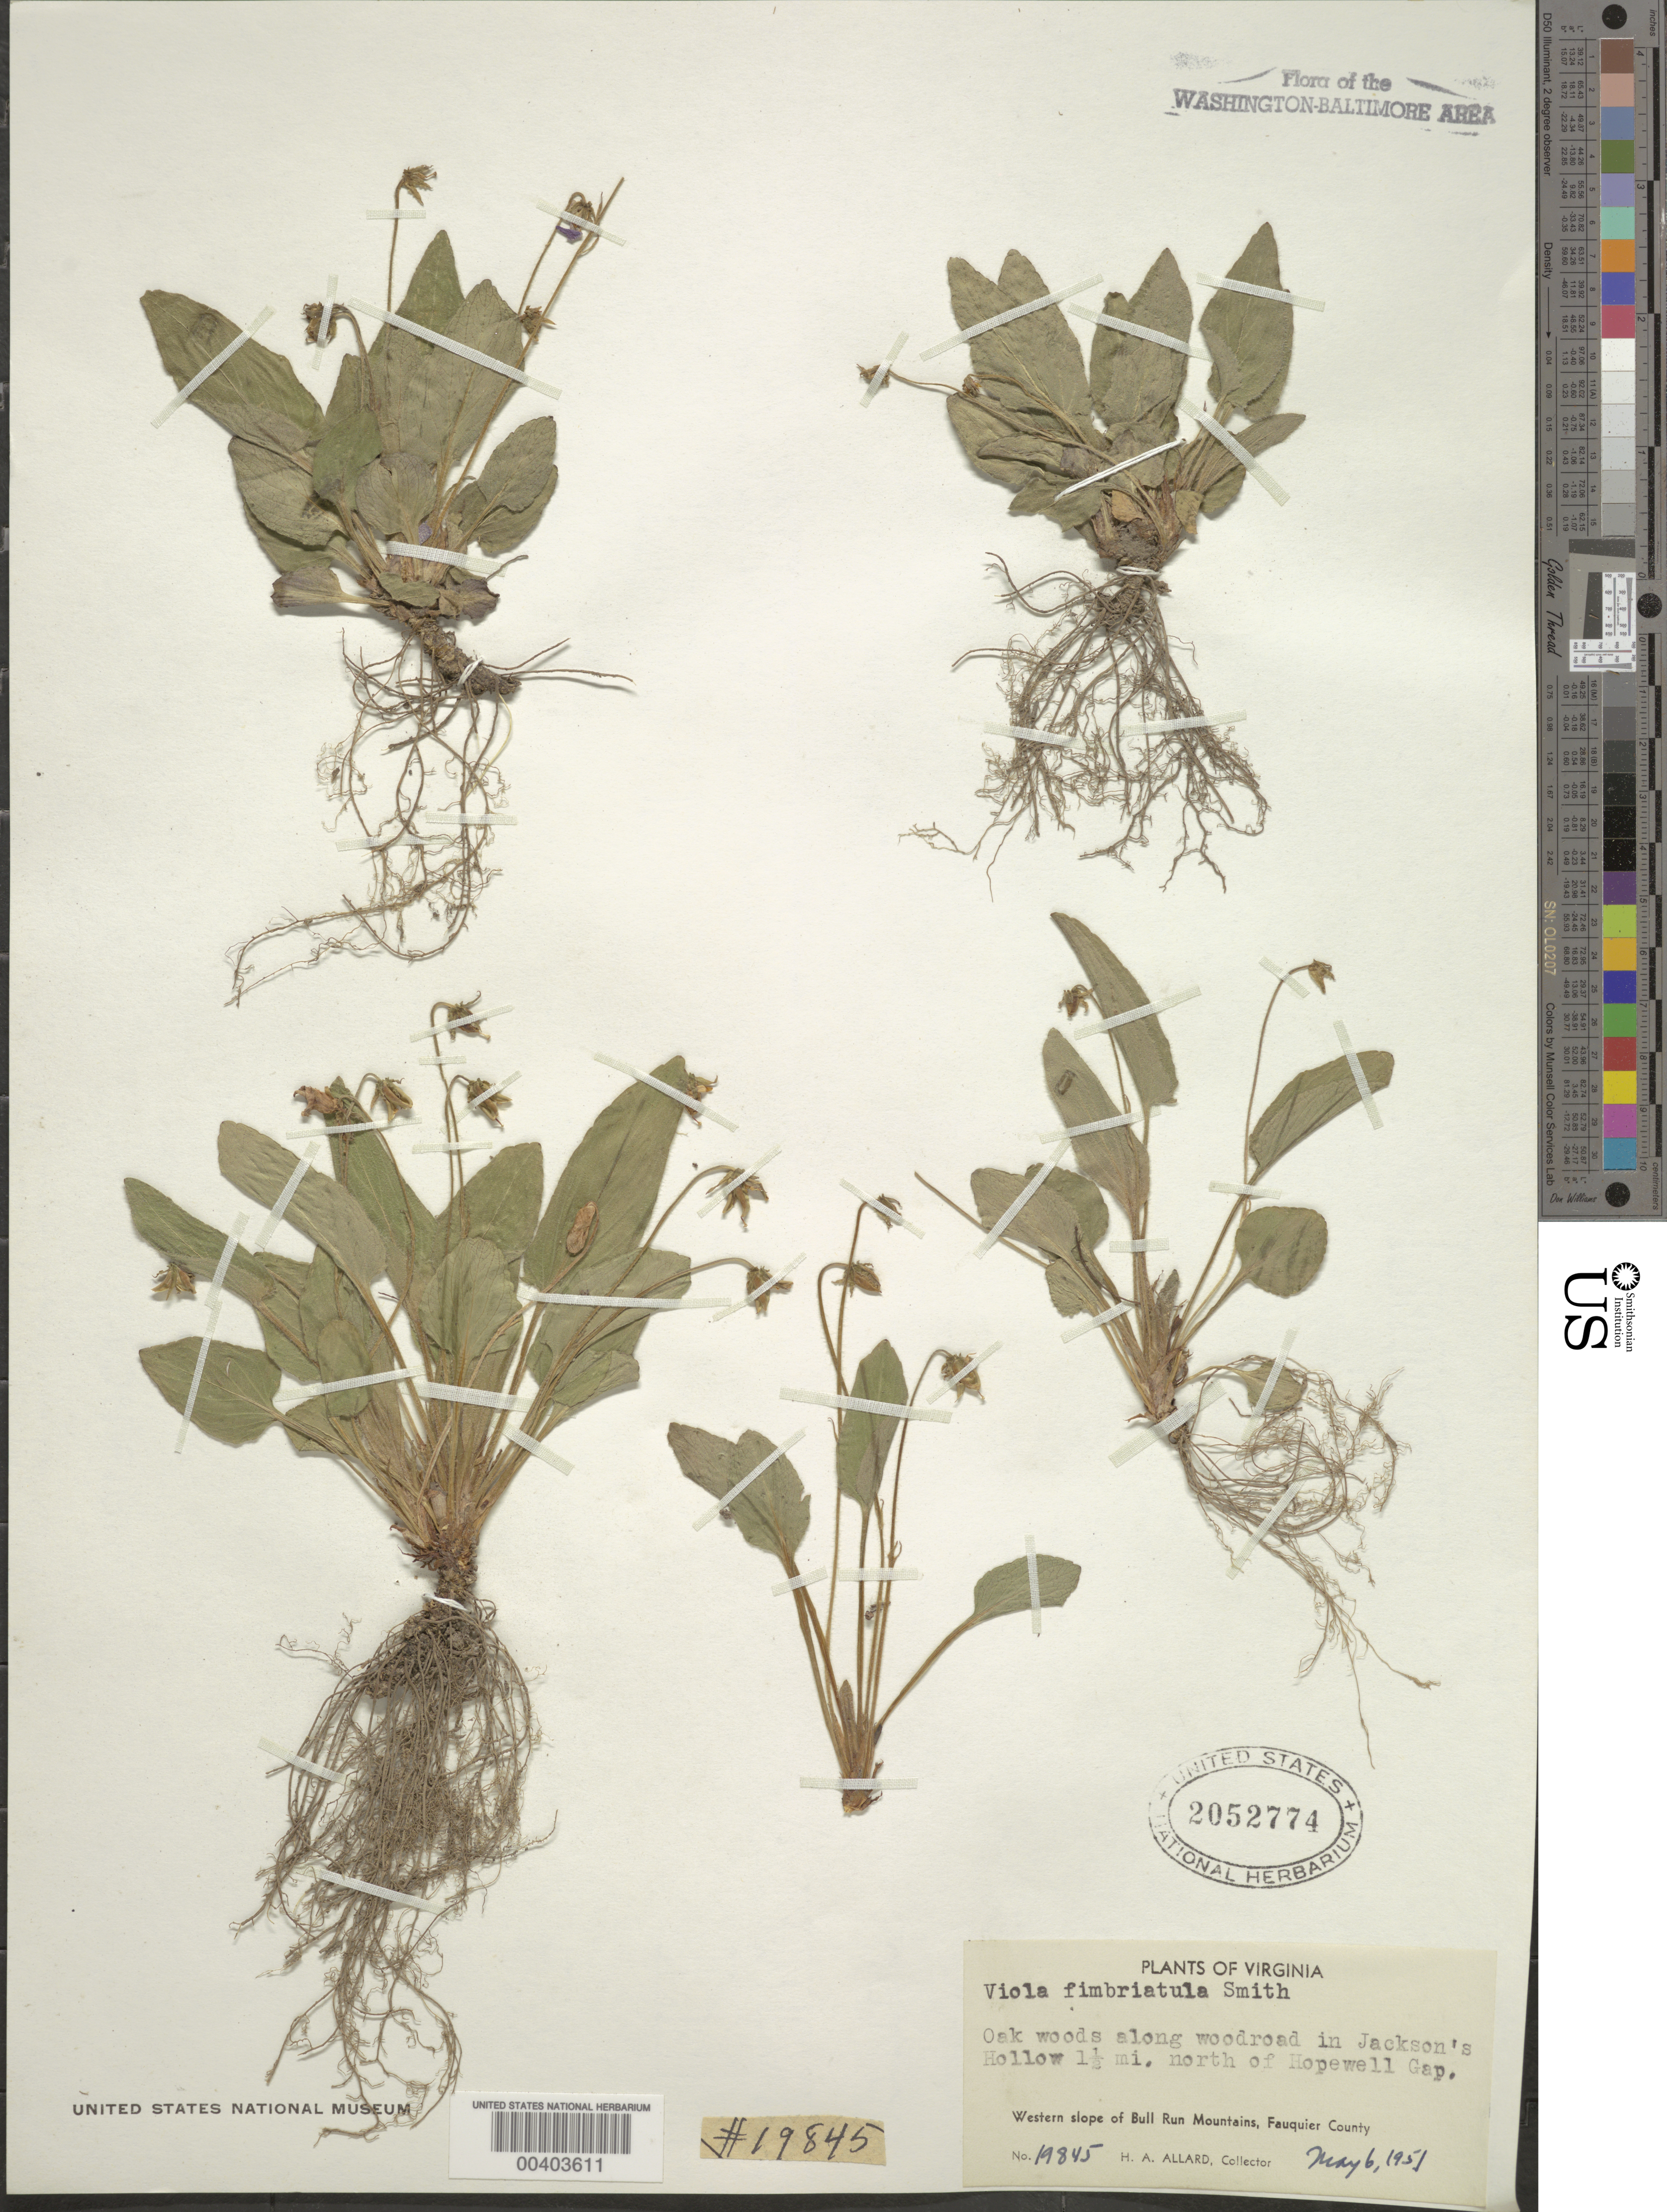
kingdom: Plantae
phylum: Tracheophyta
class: Magnoliopsida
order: Malpighiales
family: Violaceae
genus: Viola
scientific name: Viola sagittata var. ovata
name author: (Nutt.) Torr. & A. Gray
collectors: H. A. Allard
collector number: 19845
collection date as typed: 06 May 1951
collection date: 1951-05-06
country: United States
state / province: Virginia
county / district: Fauquier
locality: North of Hopewell Gap, Jackson Hollow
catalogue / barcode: US 2052774